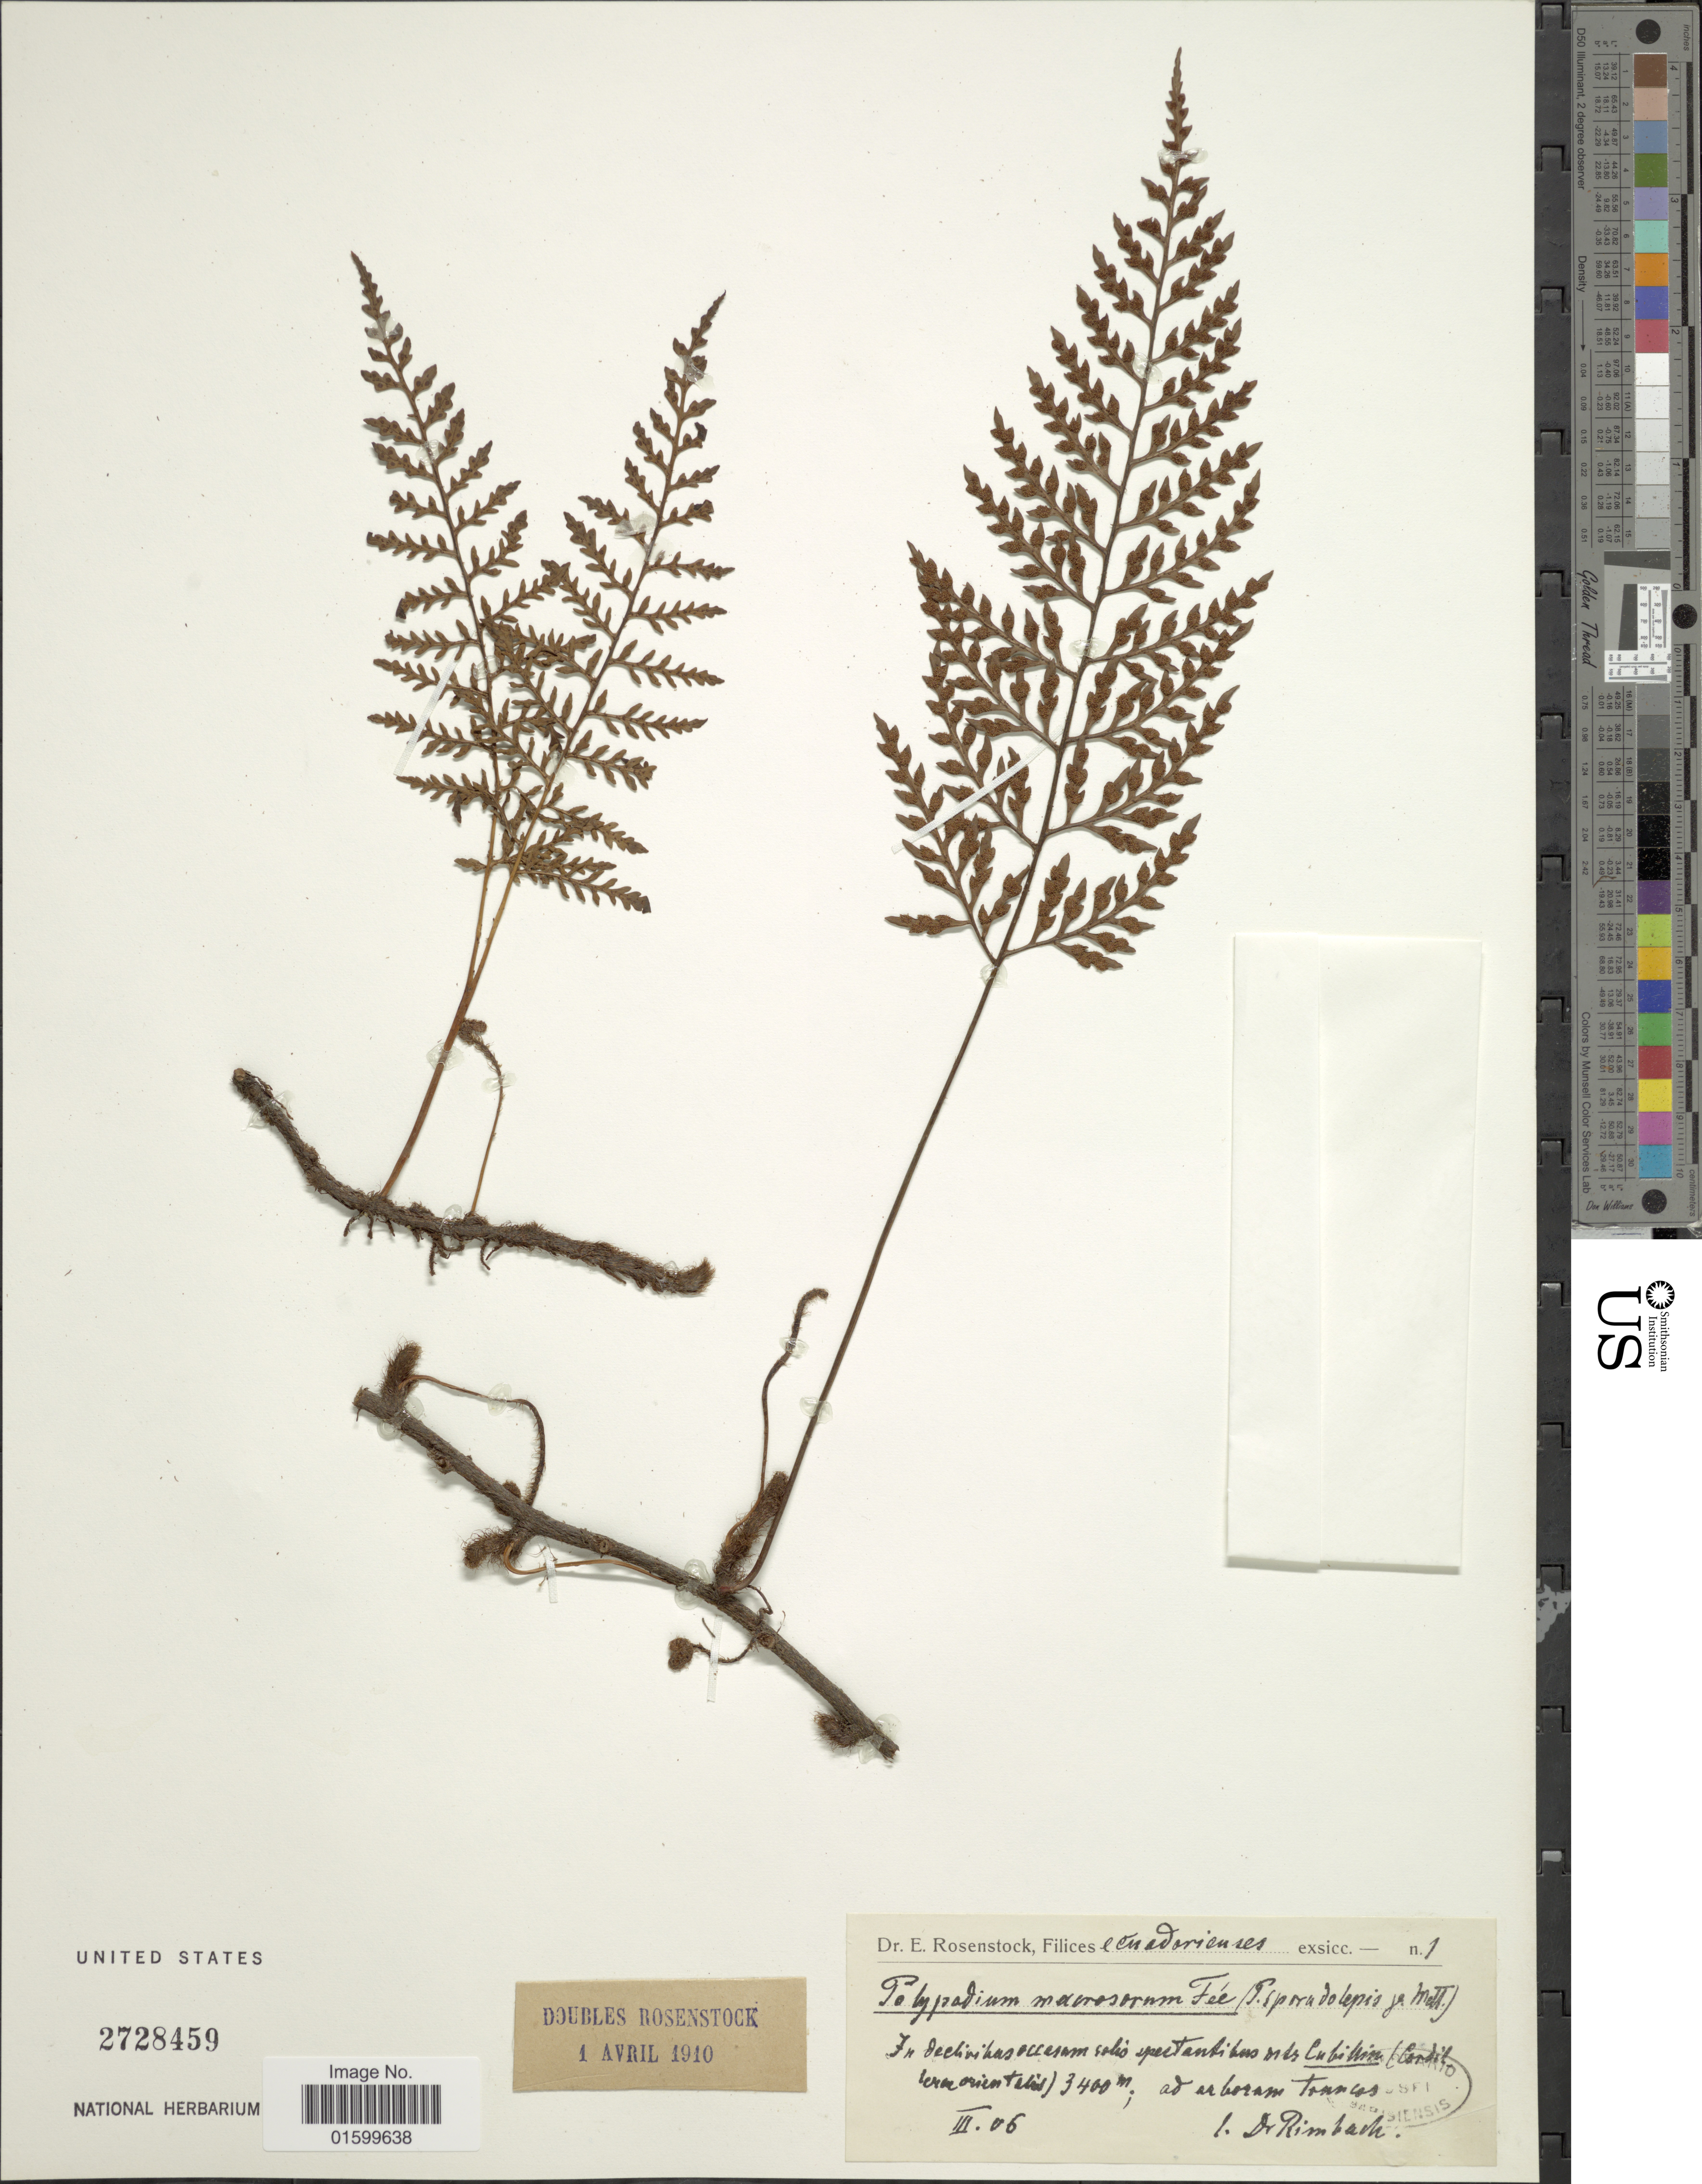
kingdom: Plantae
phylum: Tracheophyta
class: Polypodiopsida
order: Polypodiales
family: Polypodiaceae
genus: Pleopeltis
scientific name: Pleopeltis monosora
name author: (Desv.) A.R. Sm.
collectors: Rimbach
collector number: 1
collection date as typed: Transcribed d/m/y: /3/6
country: Ecuador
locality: Ecuadorienses, Cordillera orientalis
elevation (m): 3400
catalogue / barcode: US 2728459